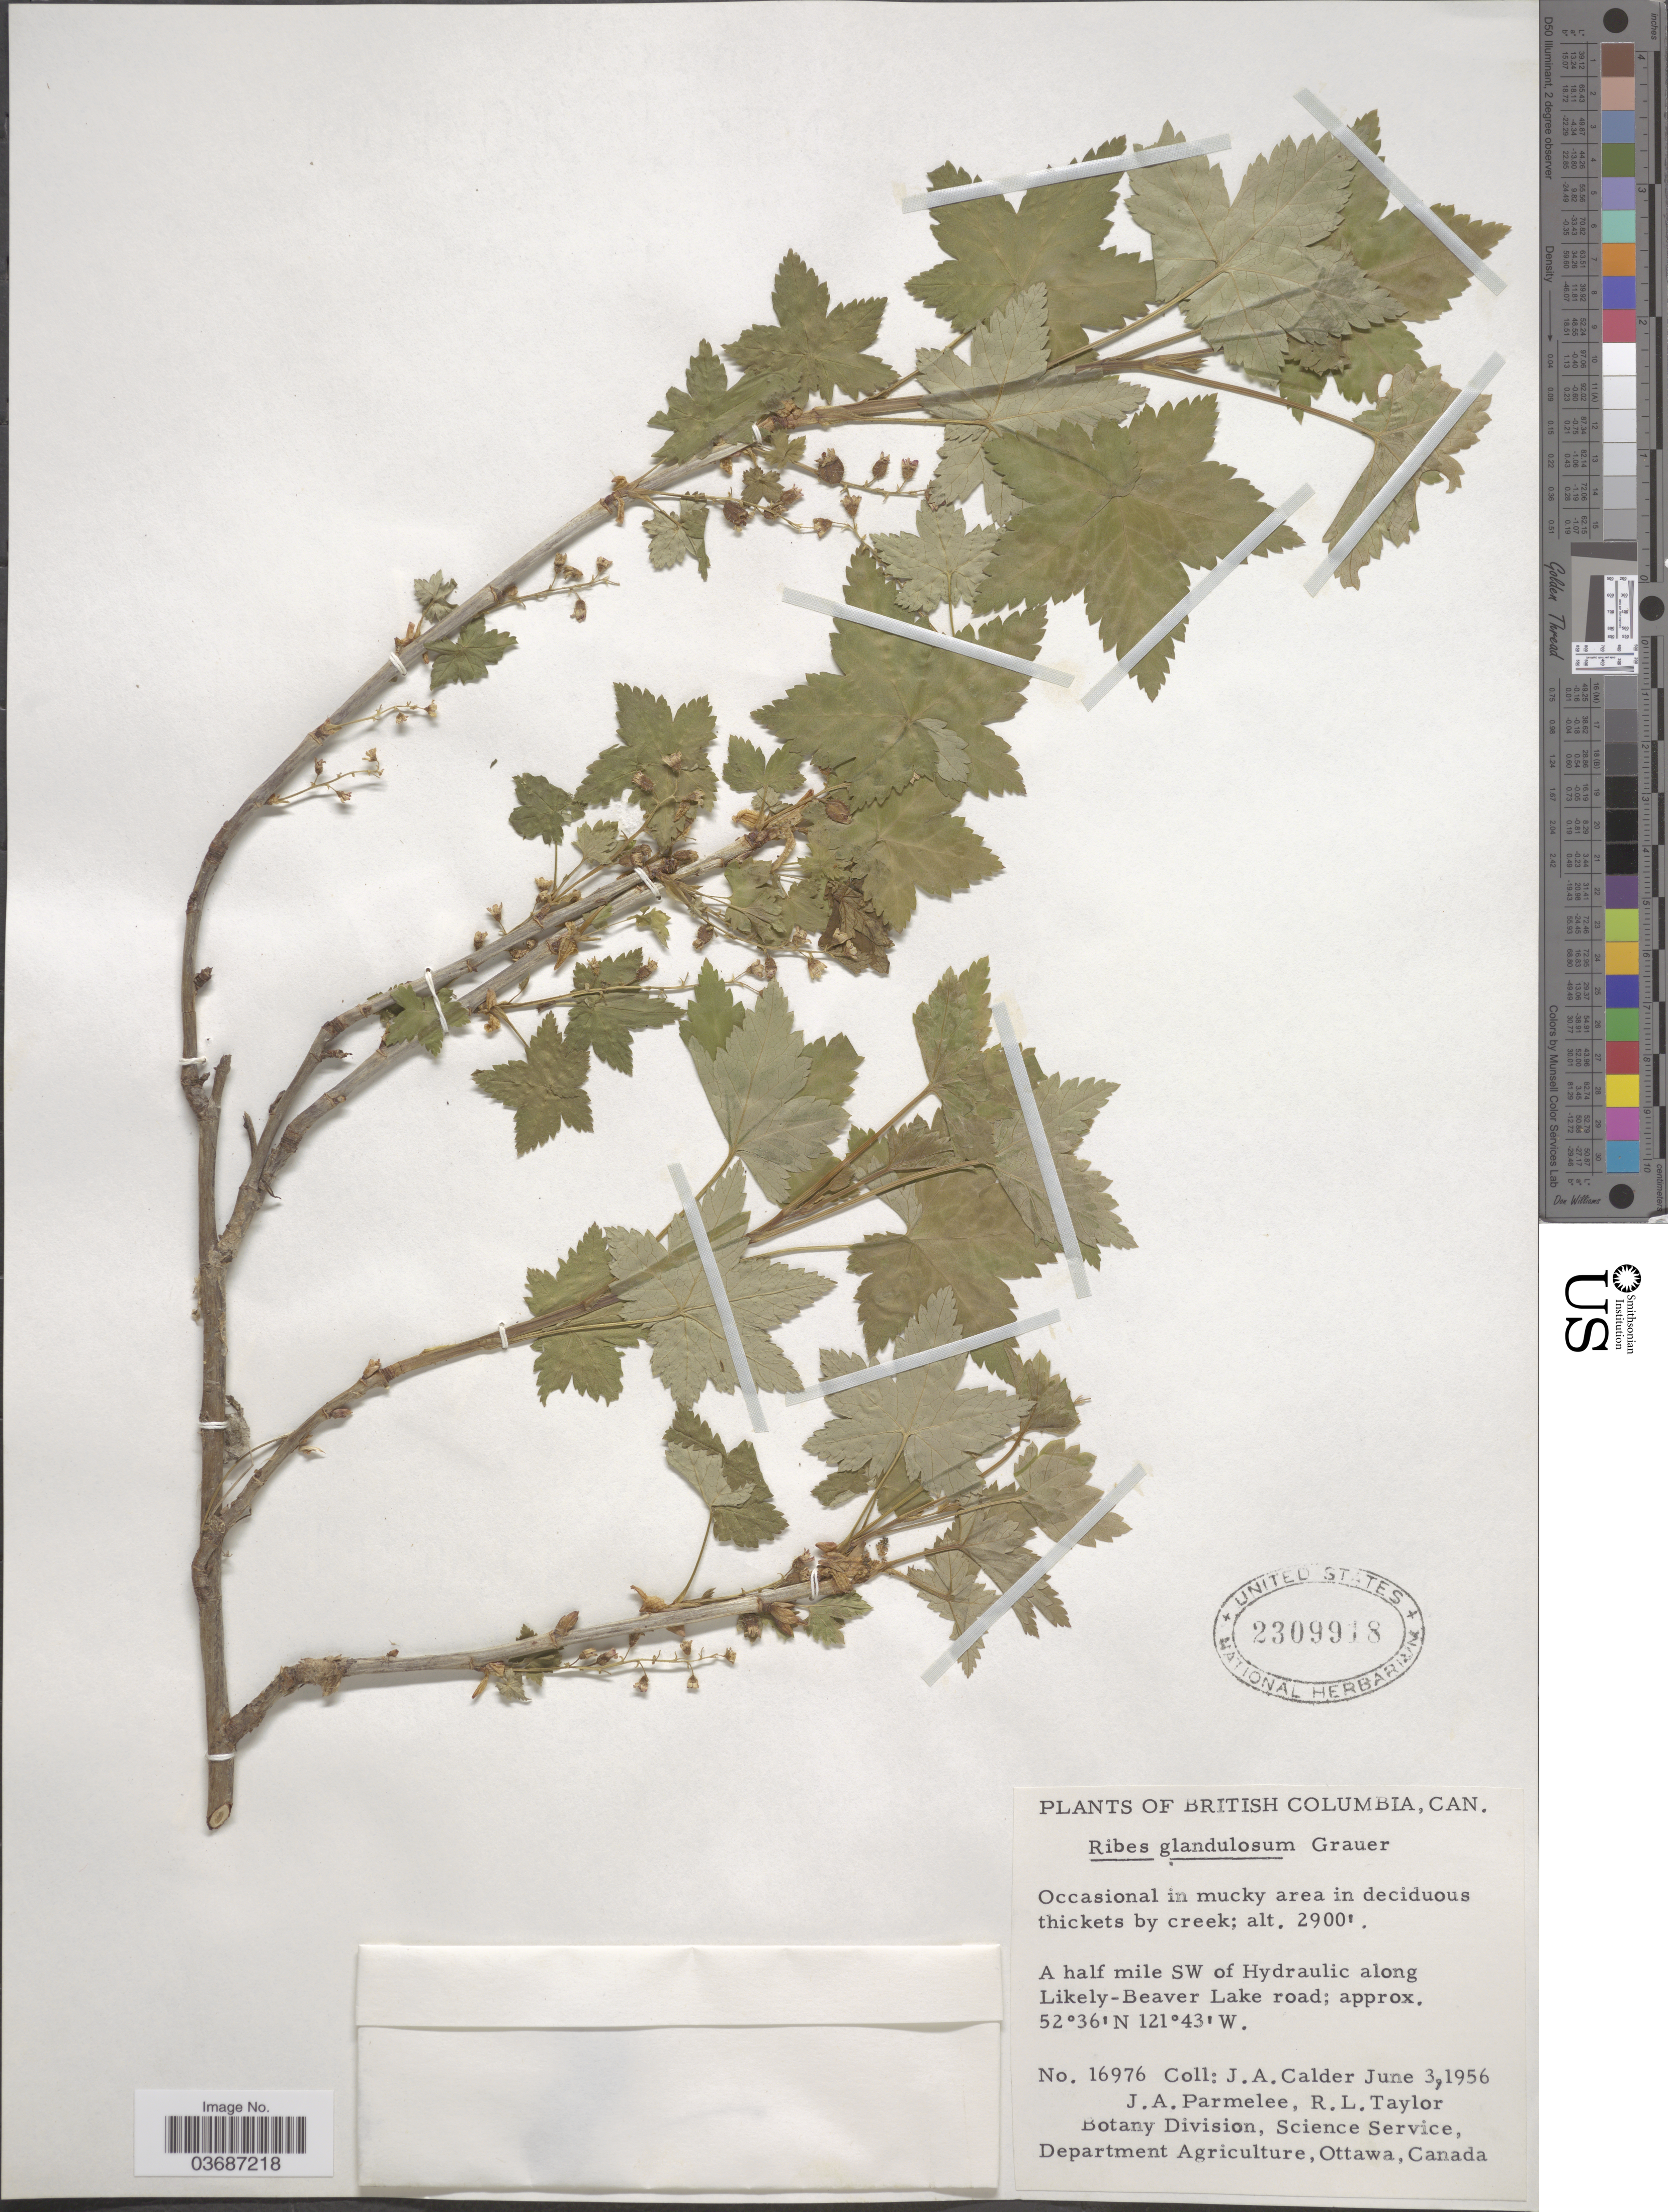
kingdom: Plantae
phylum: Tracheophyta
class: Magnoliopsida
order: Saxifragales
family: Grossulariaceae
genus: Ribes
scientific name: Ribes glandulosum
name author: Ruiz & Pav.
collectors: J. A. Calder, J. A. Parmelee & R. Taylor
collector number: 16976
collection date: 1956-06-03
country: Canada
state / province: British Columbia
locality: Occasional in mucky area in deciduous thickets by creek. A half mile SW of Hydraulic along Likely-Beaver Lake road.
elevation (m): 884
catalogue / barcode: US 2309918